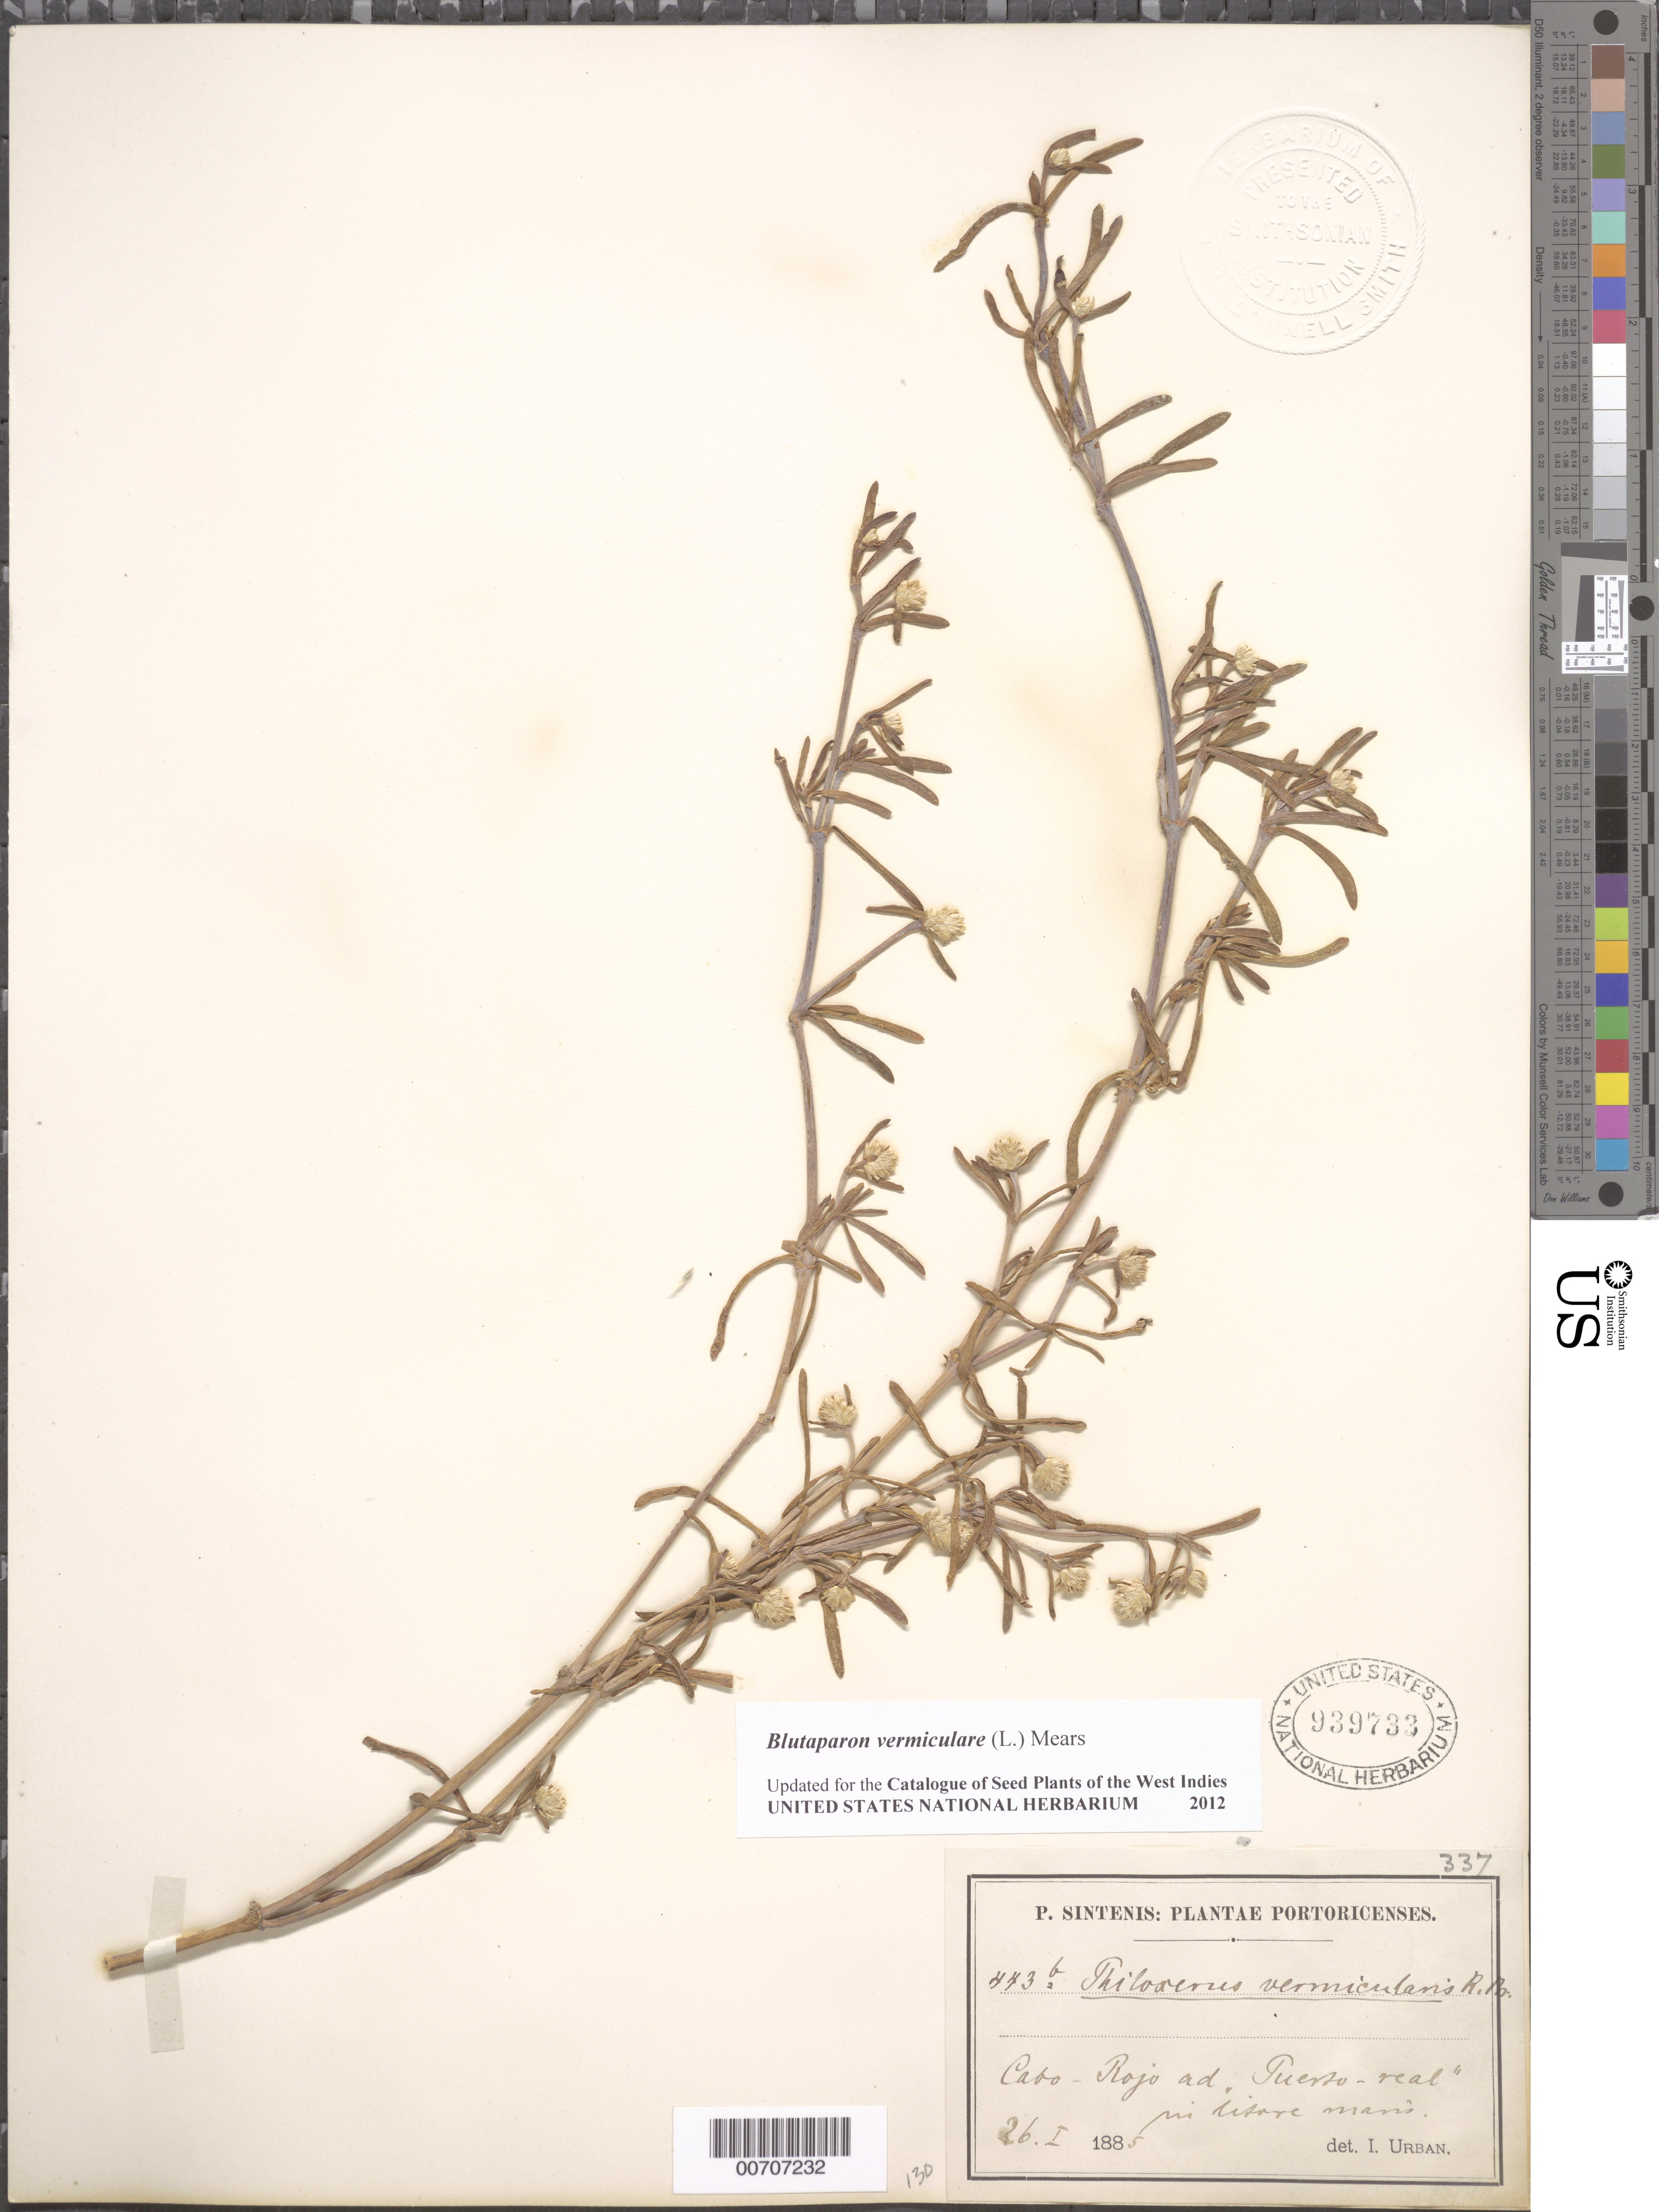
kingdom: Plantae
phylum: Tracheophyta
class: Magnoliopsida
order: Caryophyllales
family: Amaranthaceae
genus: Gomphrena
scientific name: Gomphrena vermicularis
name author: L.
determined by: Strong, Mark T., (BOT), Smithsonian Institution - National Museum of Natural History (UNITED STATES)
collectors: P. Sintenis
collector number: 443 b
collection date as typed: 26 Jan 1885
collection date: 1885-01-26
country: Puerto Rico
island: Greater Antilles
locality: Cabo-Rojo ad Puerto Real, in litore maris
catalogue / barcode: US 939733